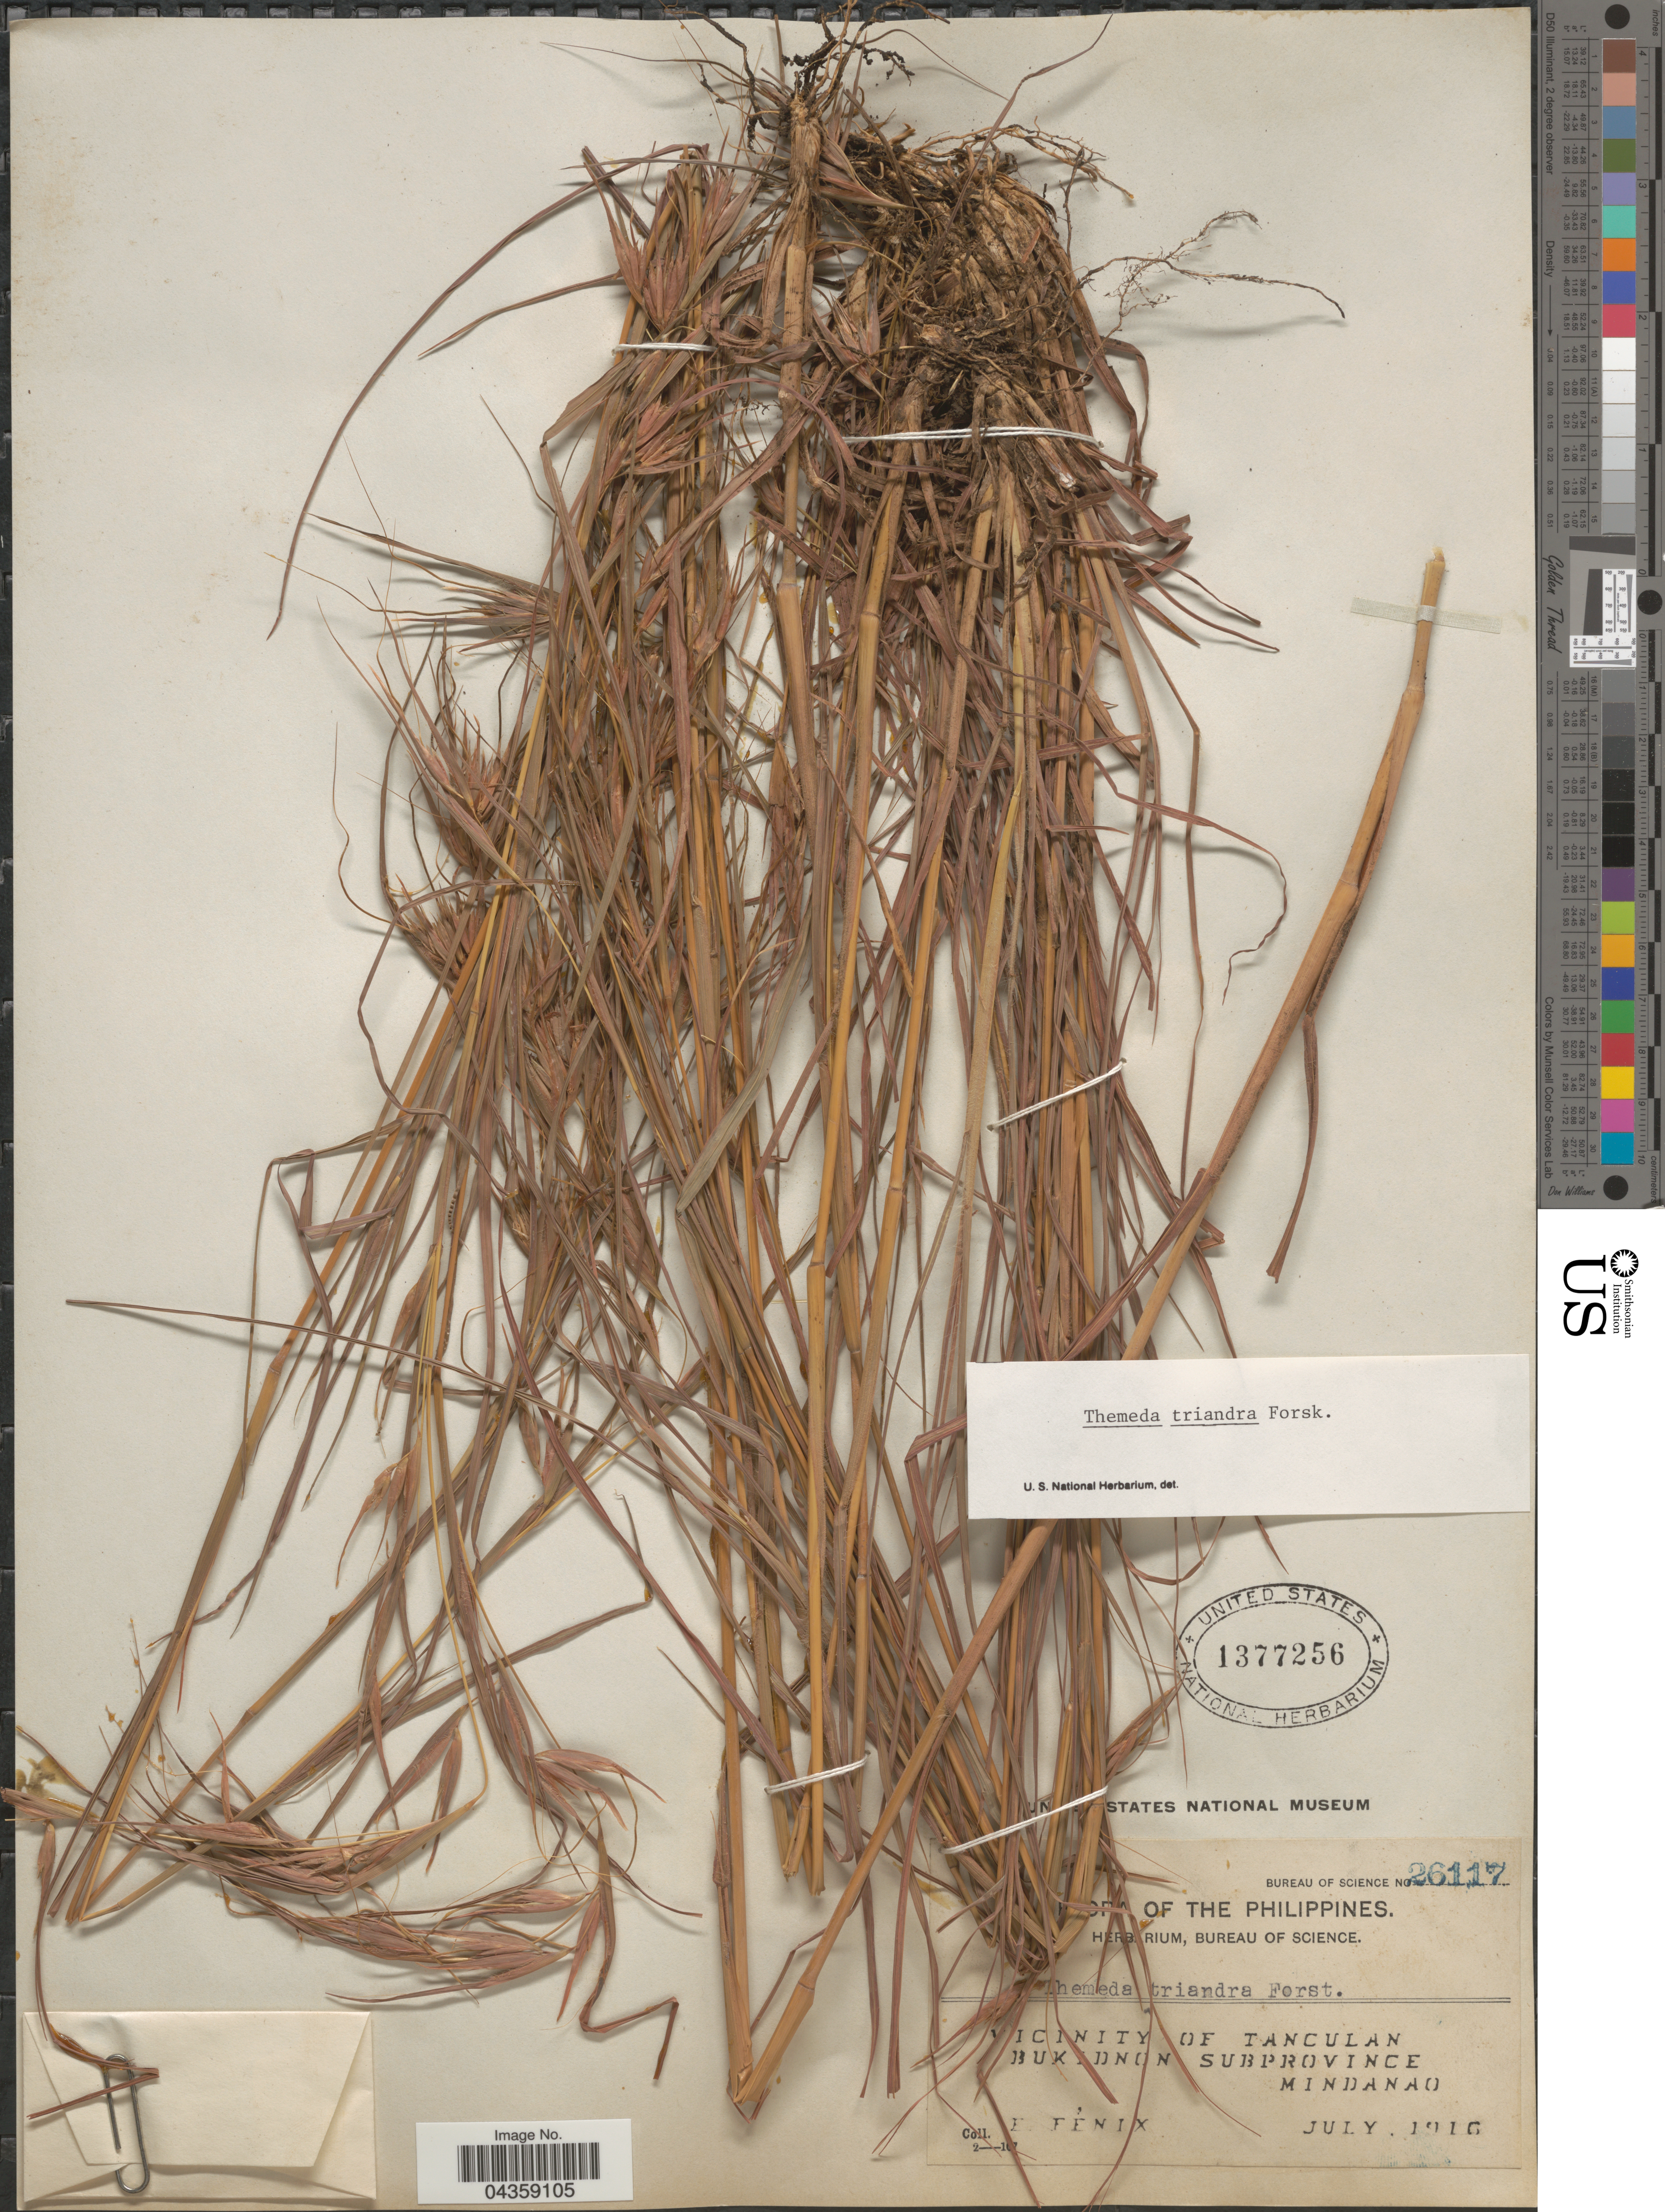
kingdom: Plantae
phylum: Tracheophyta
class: Liliopsida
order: Poales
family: Poaceae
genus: Themeda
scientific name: Themeda triandra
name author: Forssk.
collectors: E. Fénix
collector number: Bureau of Science 26117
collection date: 1916-07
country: Philippines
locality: [illegible text]icinity of Tanculan. Buk[illegible text]dnon Subprovince. Mindanao.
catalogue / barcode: US 1377256